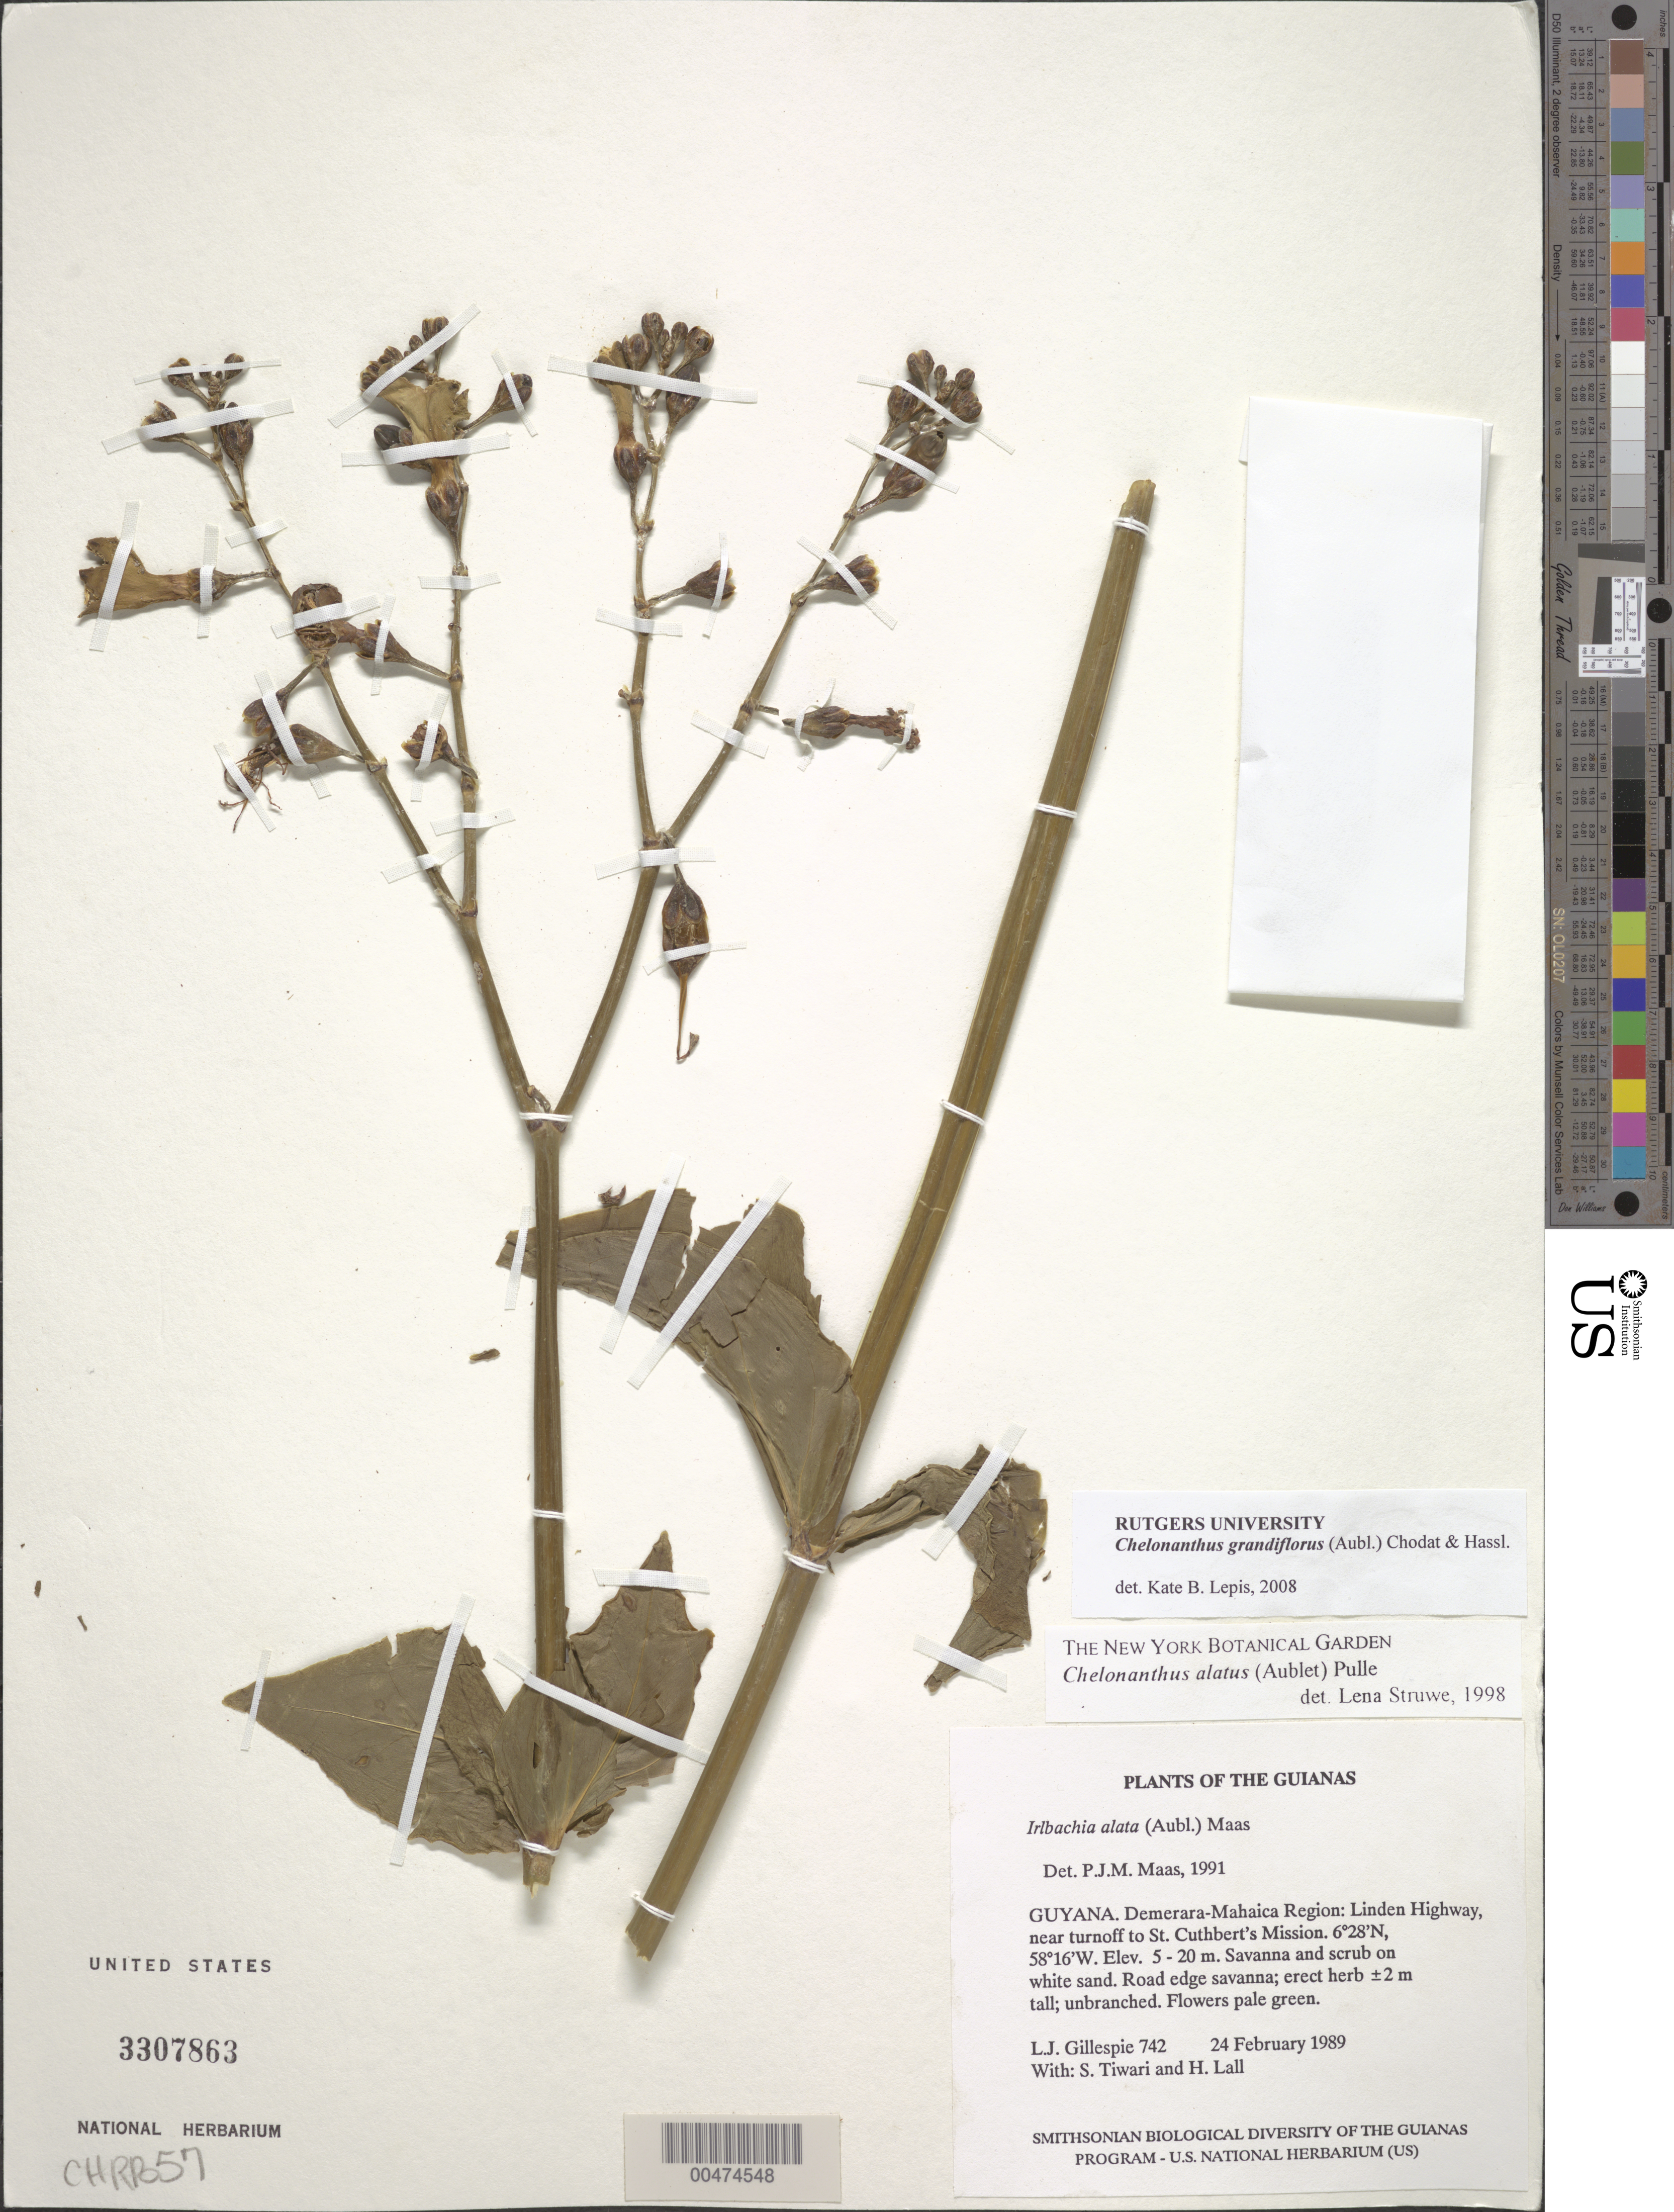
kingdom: Plantae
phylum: Tracheophyta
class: Magnoliopsida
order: Gentianales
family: Gentianaceae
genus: Chelonanthus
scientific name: Chelonanthus grandiflorus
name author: (Aubl.) Chodat & Hassl.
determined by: Lepis, Kate B.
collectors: L. J. Gillespie, S. Tiwari & H. Lall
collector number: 742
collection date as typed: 24 February 1989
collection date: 1989-02-24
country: Guyana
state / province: Demerara-Mahaica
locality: Linden Highway, near turnoff to St. Cuthbert's Mission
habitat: Savanna and scrub on white sand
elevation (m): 5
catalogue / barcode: US 3307863